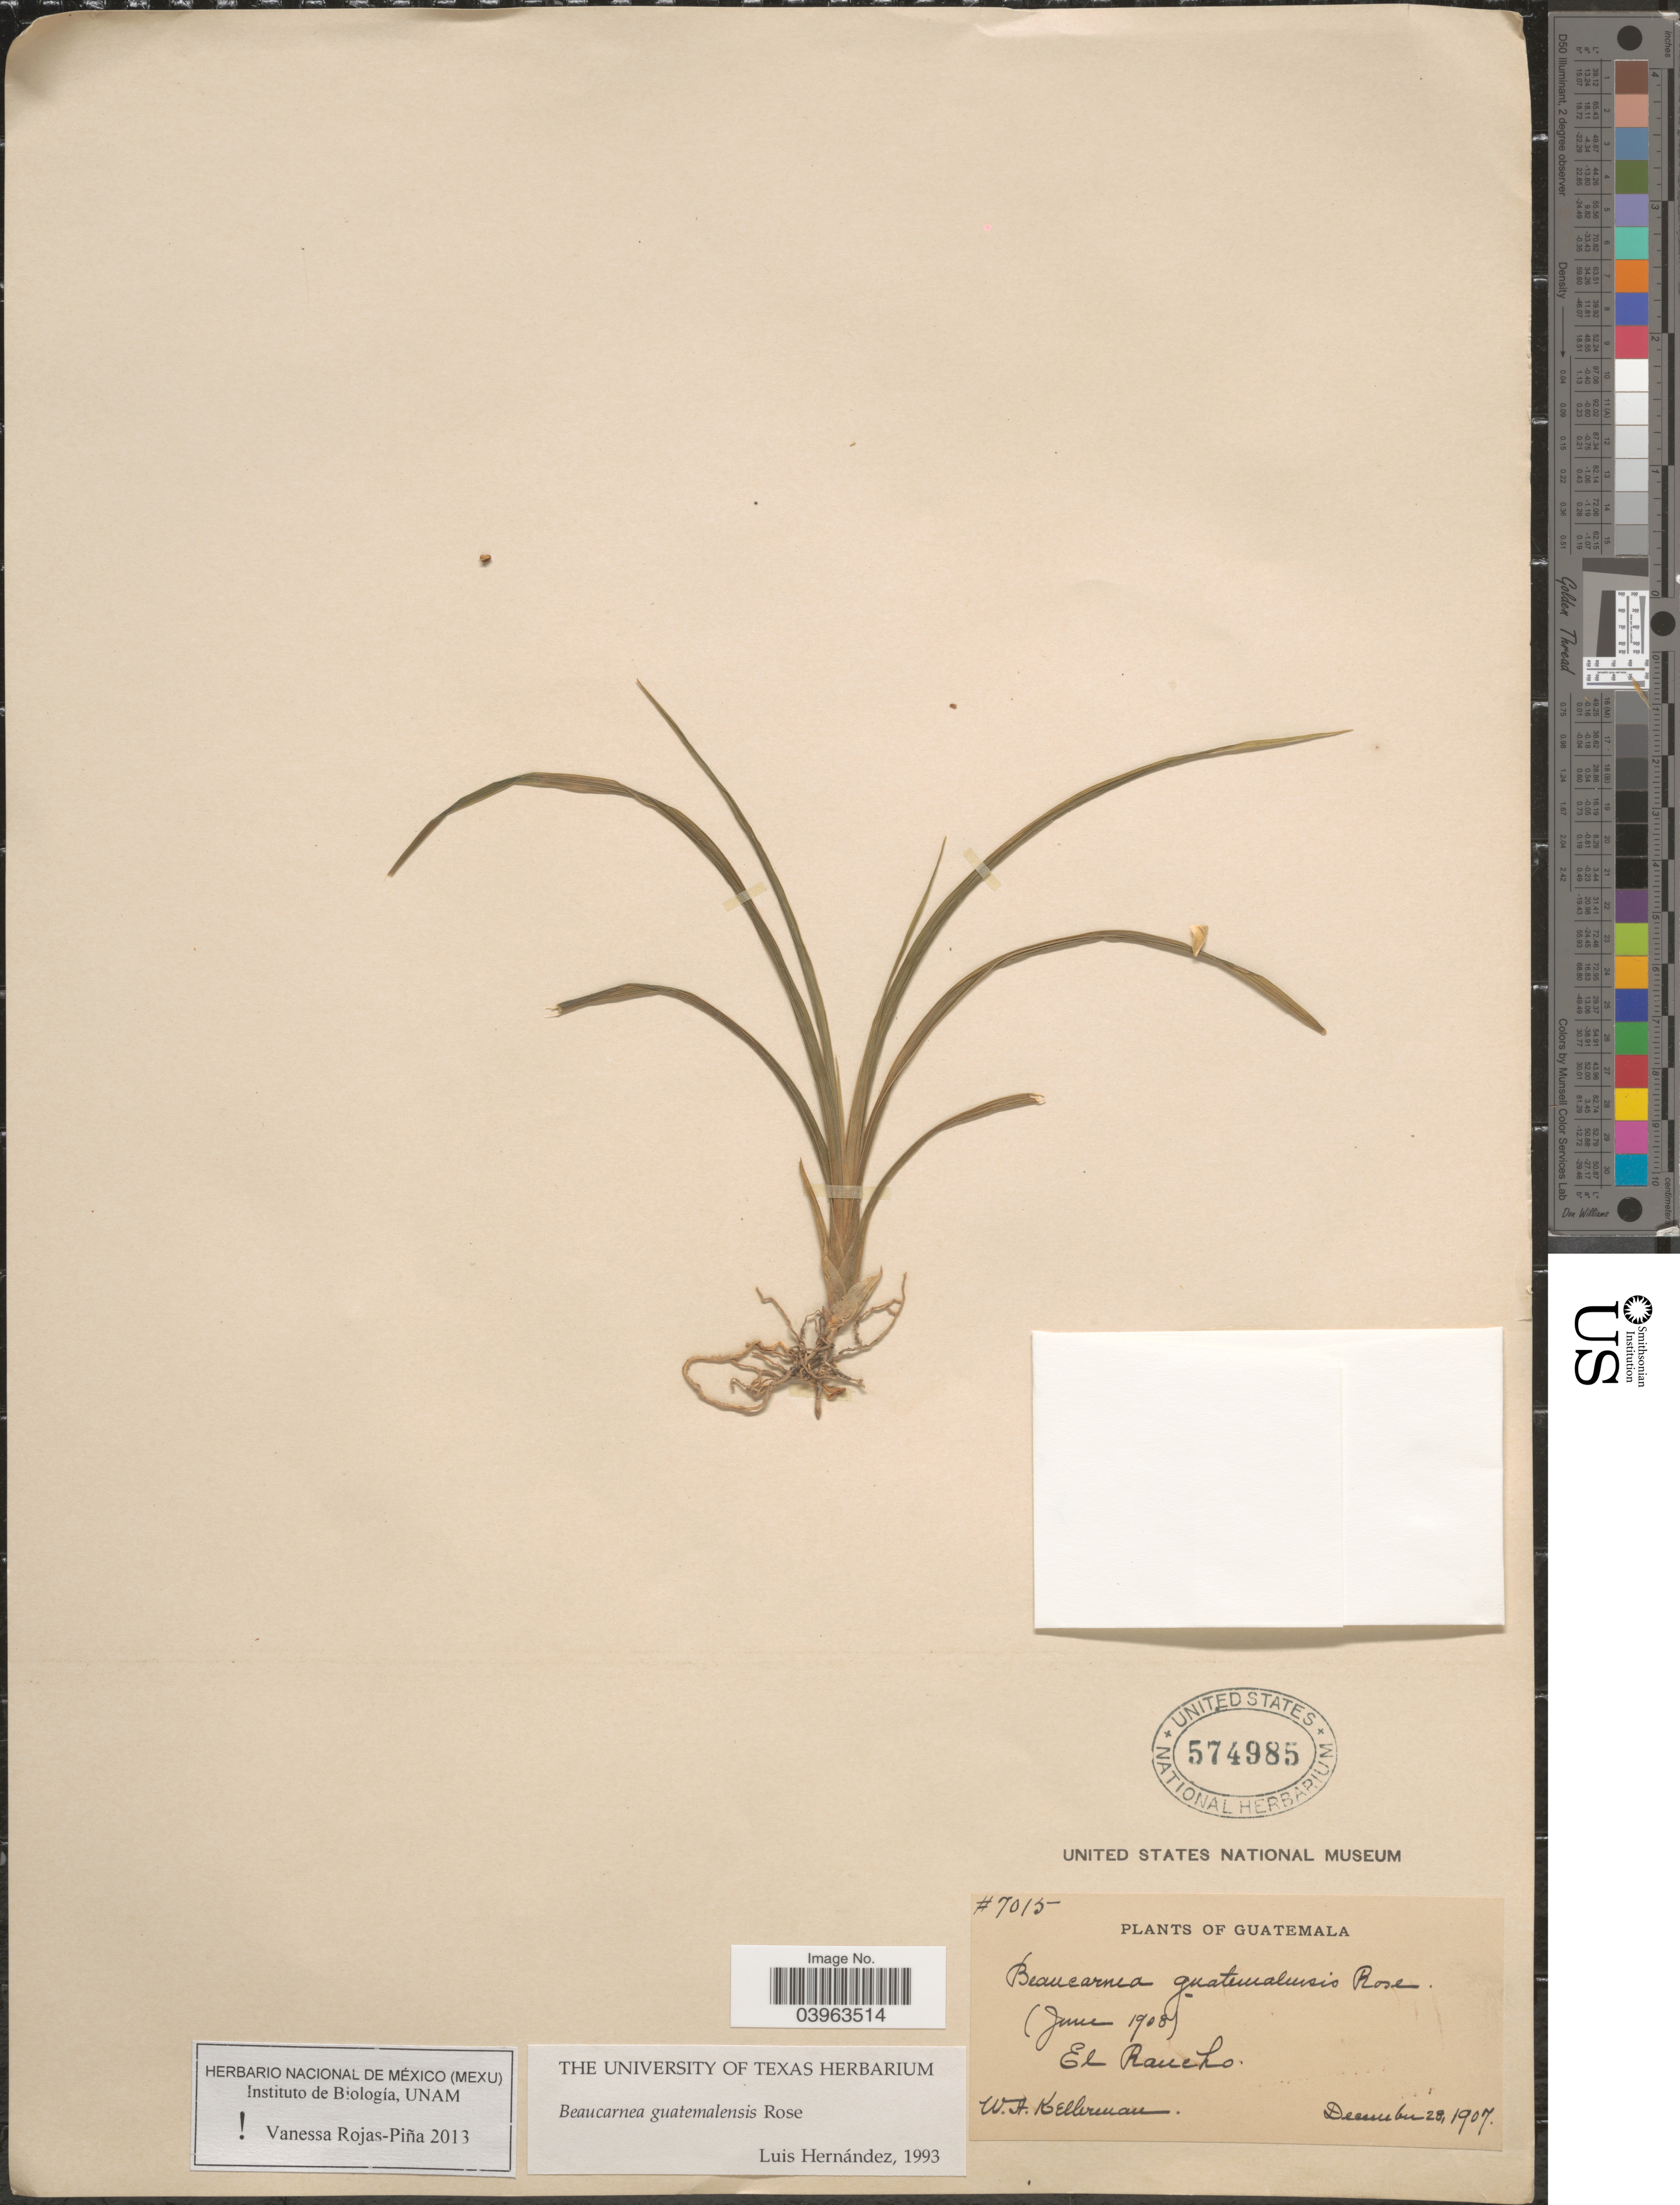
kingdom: Plantae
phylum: Tracheophyta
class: Liliopsida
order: Asparagales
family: Asparagaceae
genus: Beaucarnea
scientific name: Beaucarnea guatemalensis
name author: Rose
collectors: W. Kellerman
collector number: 7015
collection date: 1907-12-28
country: Guatemala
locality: El Rancho.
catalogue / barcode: US 574985